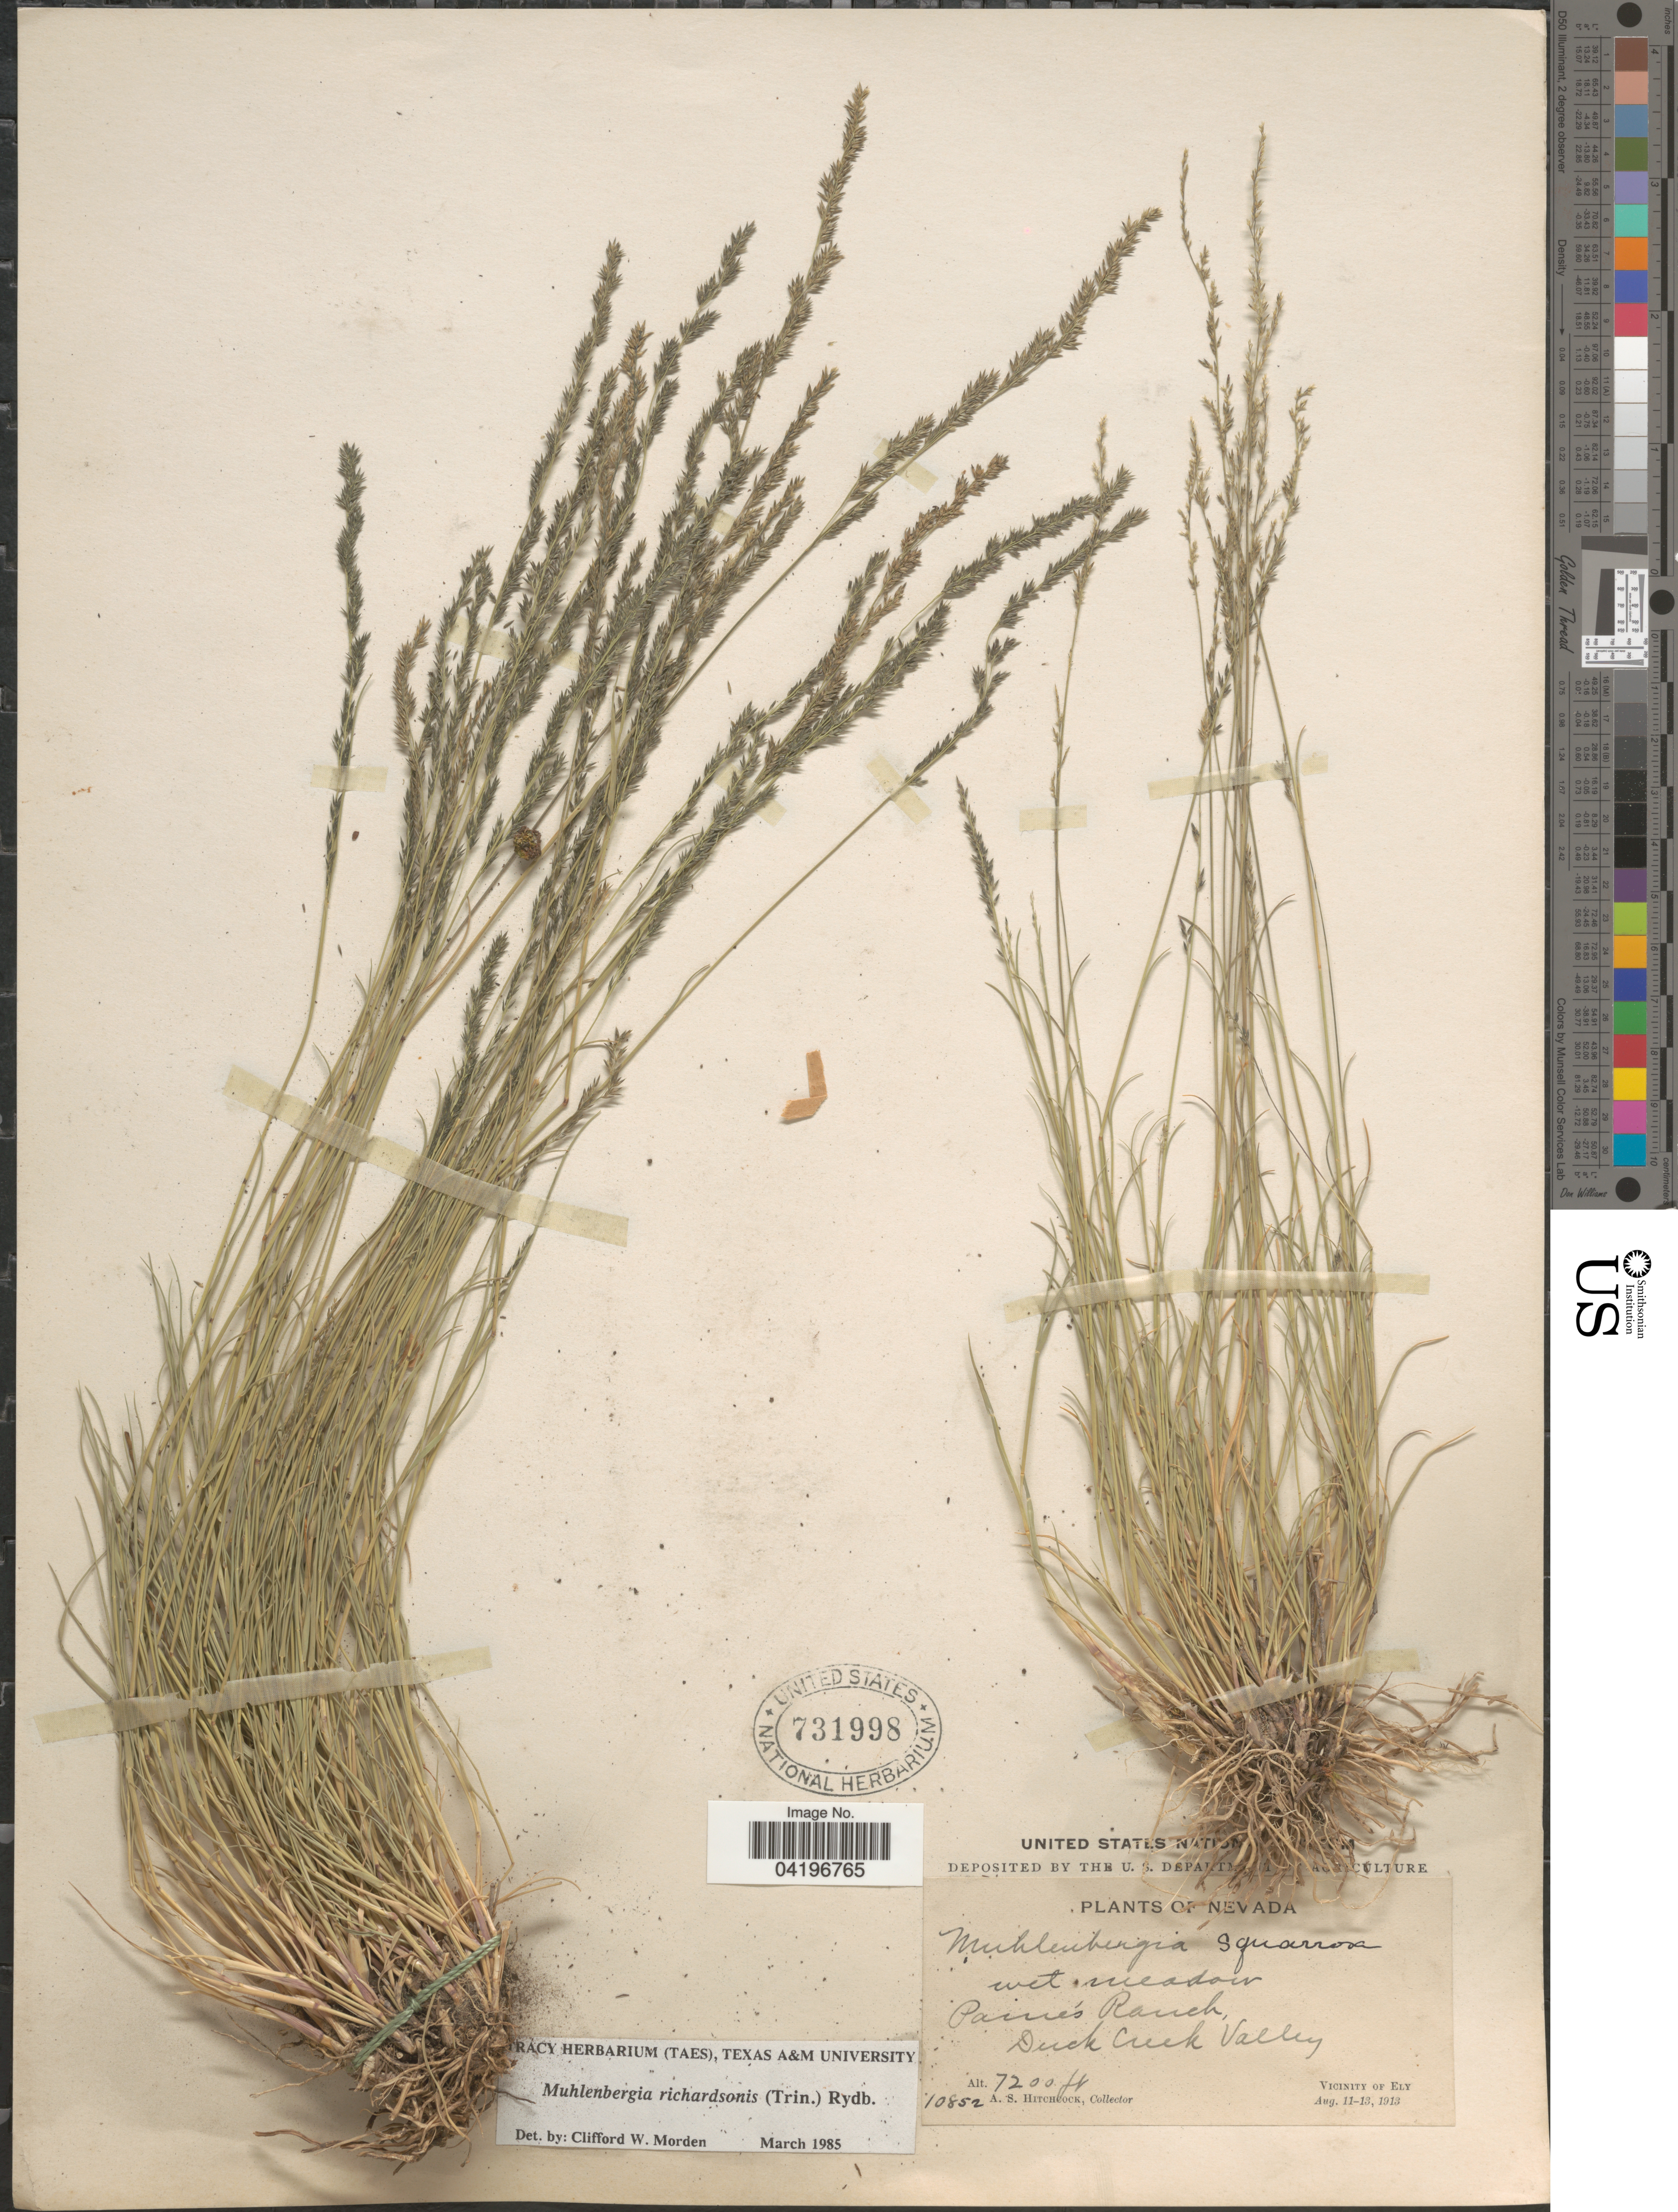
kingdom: Plantae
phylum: Tracheophyta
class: Liliopsida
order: Poales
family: Poaceae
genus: Muhlenbergia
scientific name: Muhlenbergia richardsonis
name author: (Trin.) Rydb.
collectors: A. S. Hitchcock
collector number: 10852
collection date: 1913-08-11/1913-08-13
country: United States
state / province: Nevada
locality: Paine's Ranch, Duck Creek Valley. Vicinity of Ely.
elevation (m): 2195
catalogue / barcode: US 731998